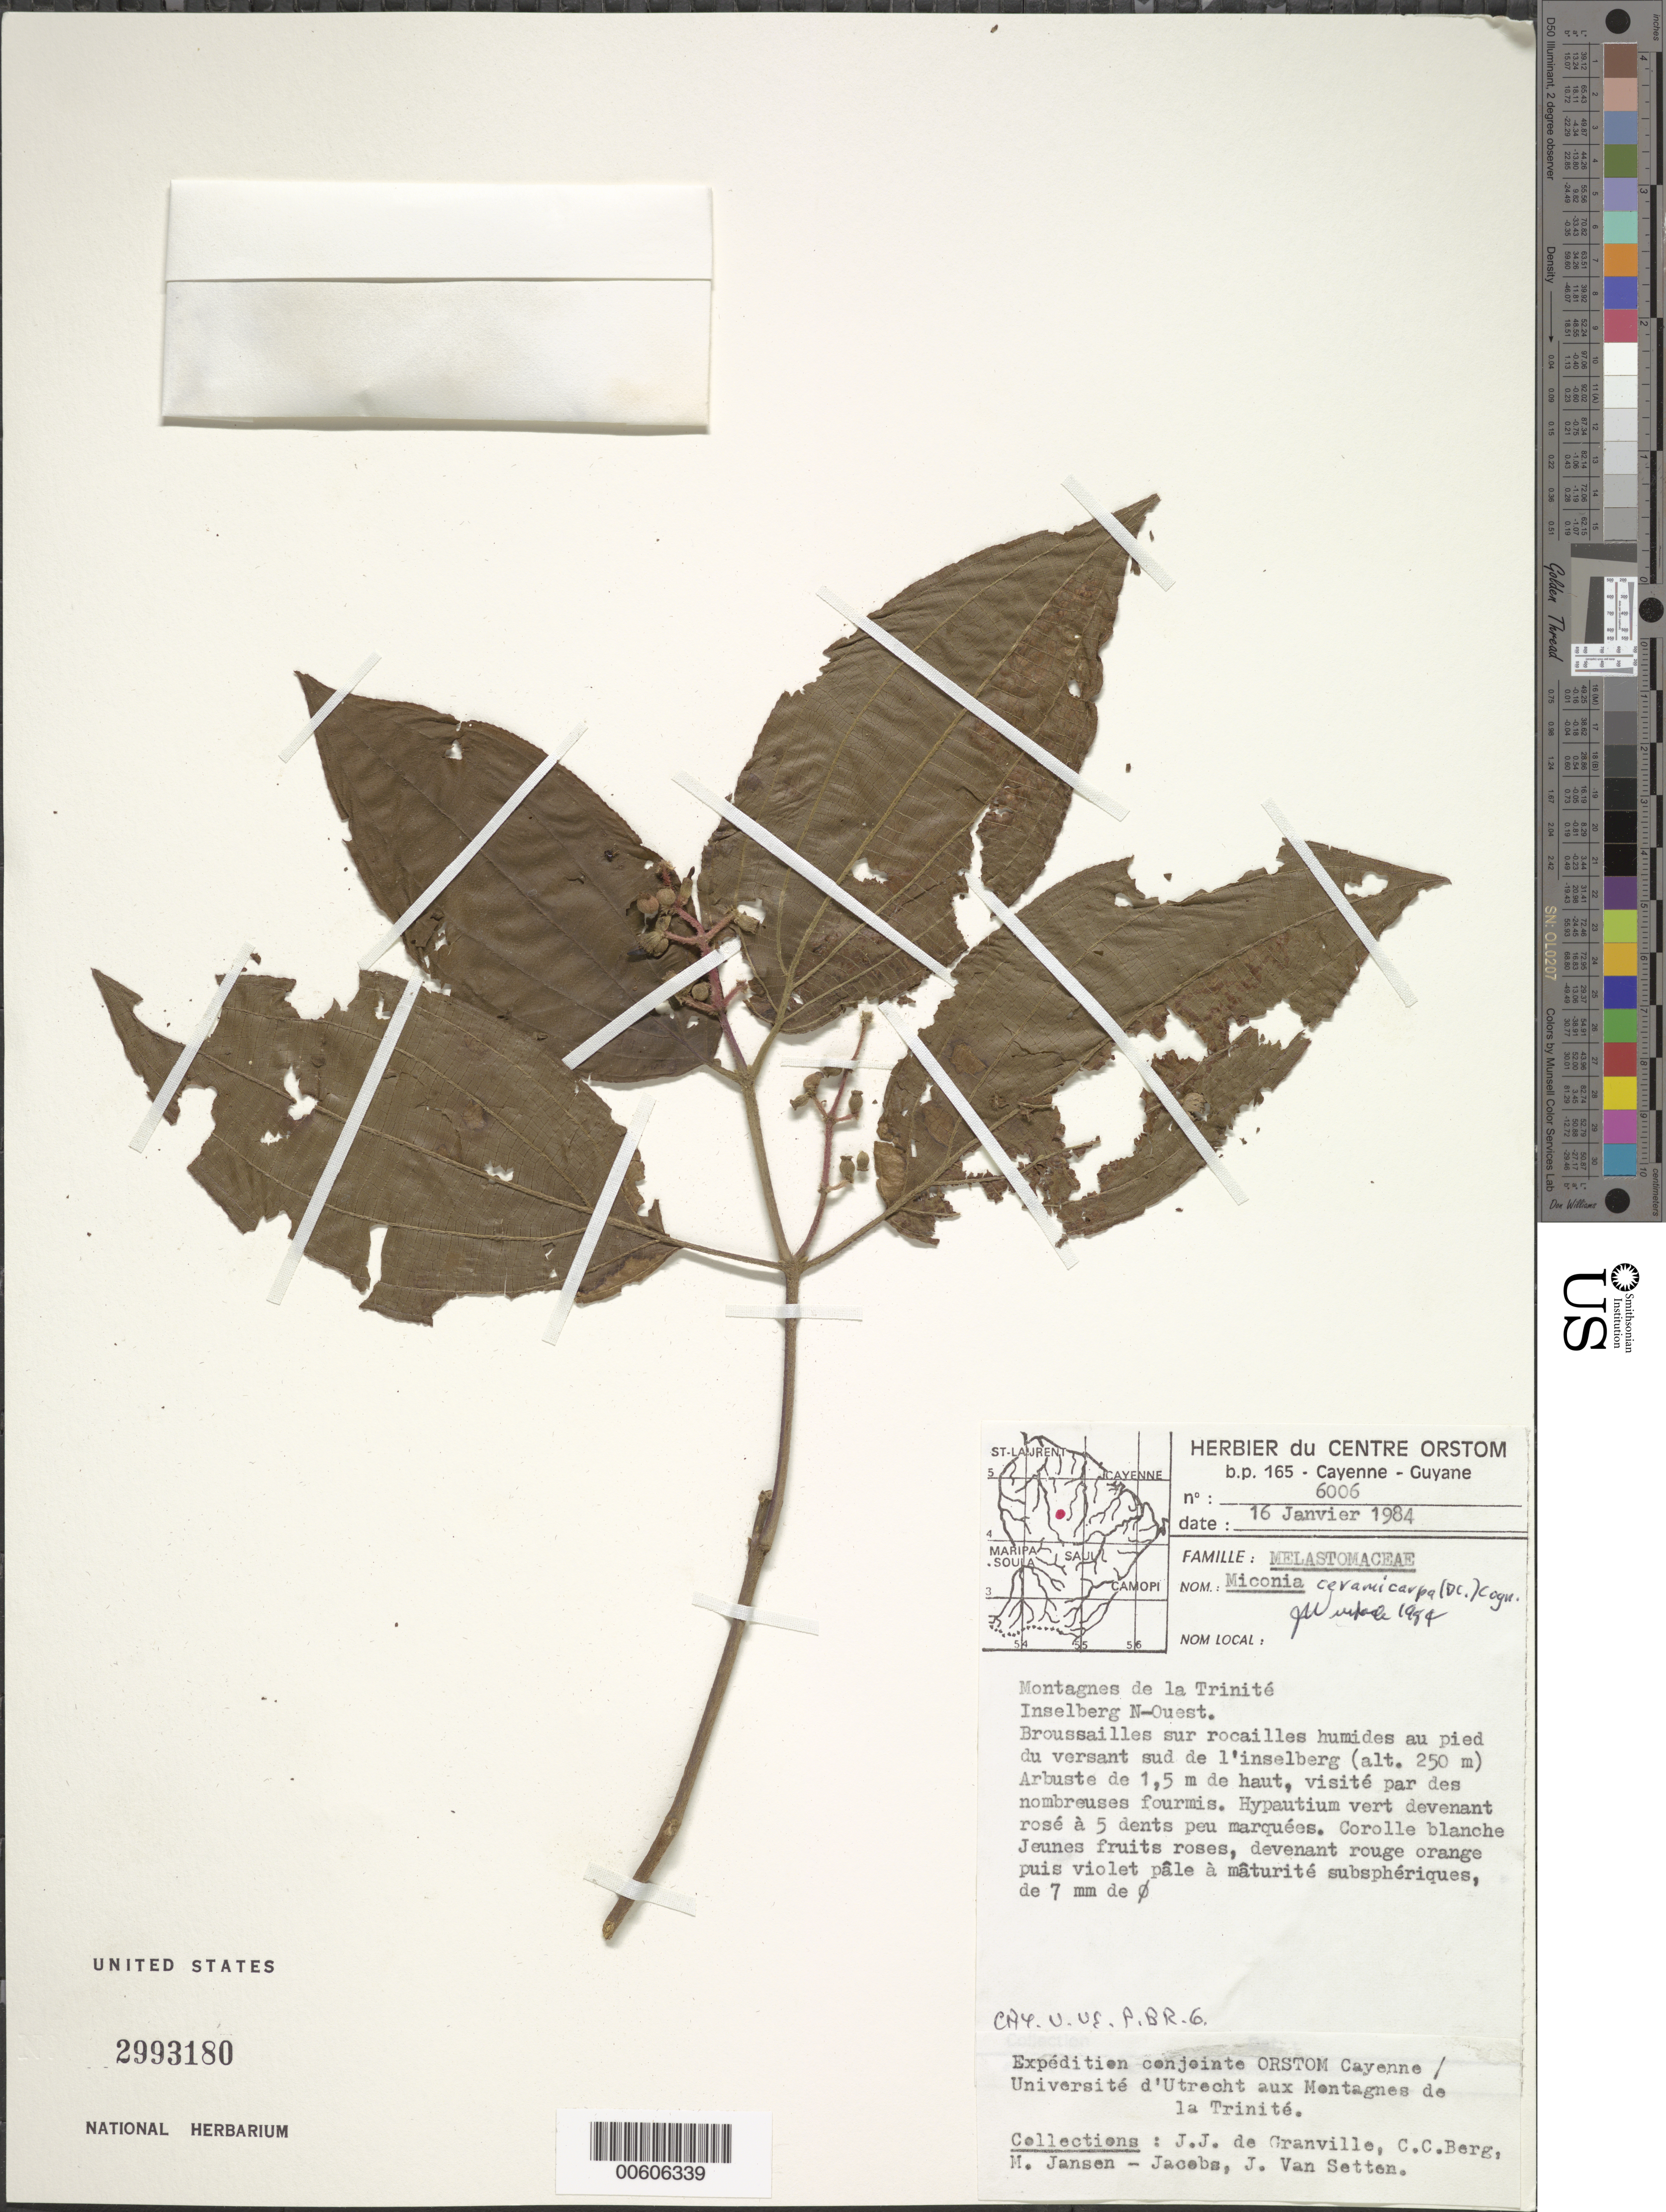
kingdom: Plantae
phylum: Tracheophyta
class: Magnoliopsida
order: Myrtales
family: Melastomataceae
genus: Miconia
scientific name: Miconia ceramicarpa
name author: (DC.) Cogn.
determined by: Wurdack, John J., (US), US (UNITED STATES)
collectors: J.-J. de Granville, C. C. Berg, M. J. Jansen-Jacobs & J. van Setten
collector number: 6006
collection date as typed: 16-Jan-84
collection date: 1984-01-16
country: French Guiana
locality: Montagnes de la Trinité, inselberg NW, E of Mana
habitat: Broussailles sur rocailles humides au pied du Versant sud de l'inselberg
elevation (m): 250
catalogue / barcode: US 2993180